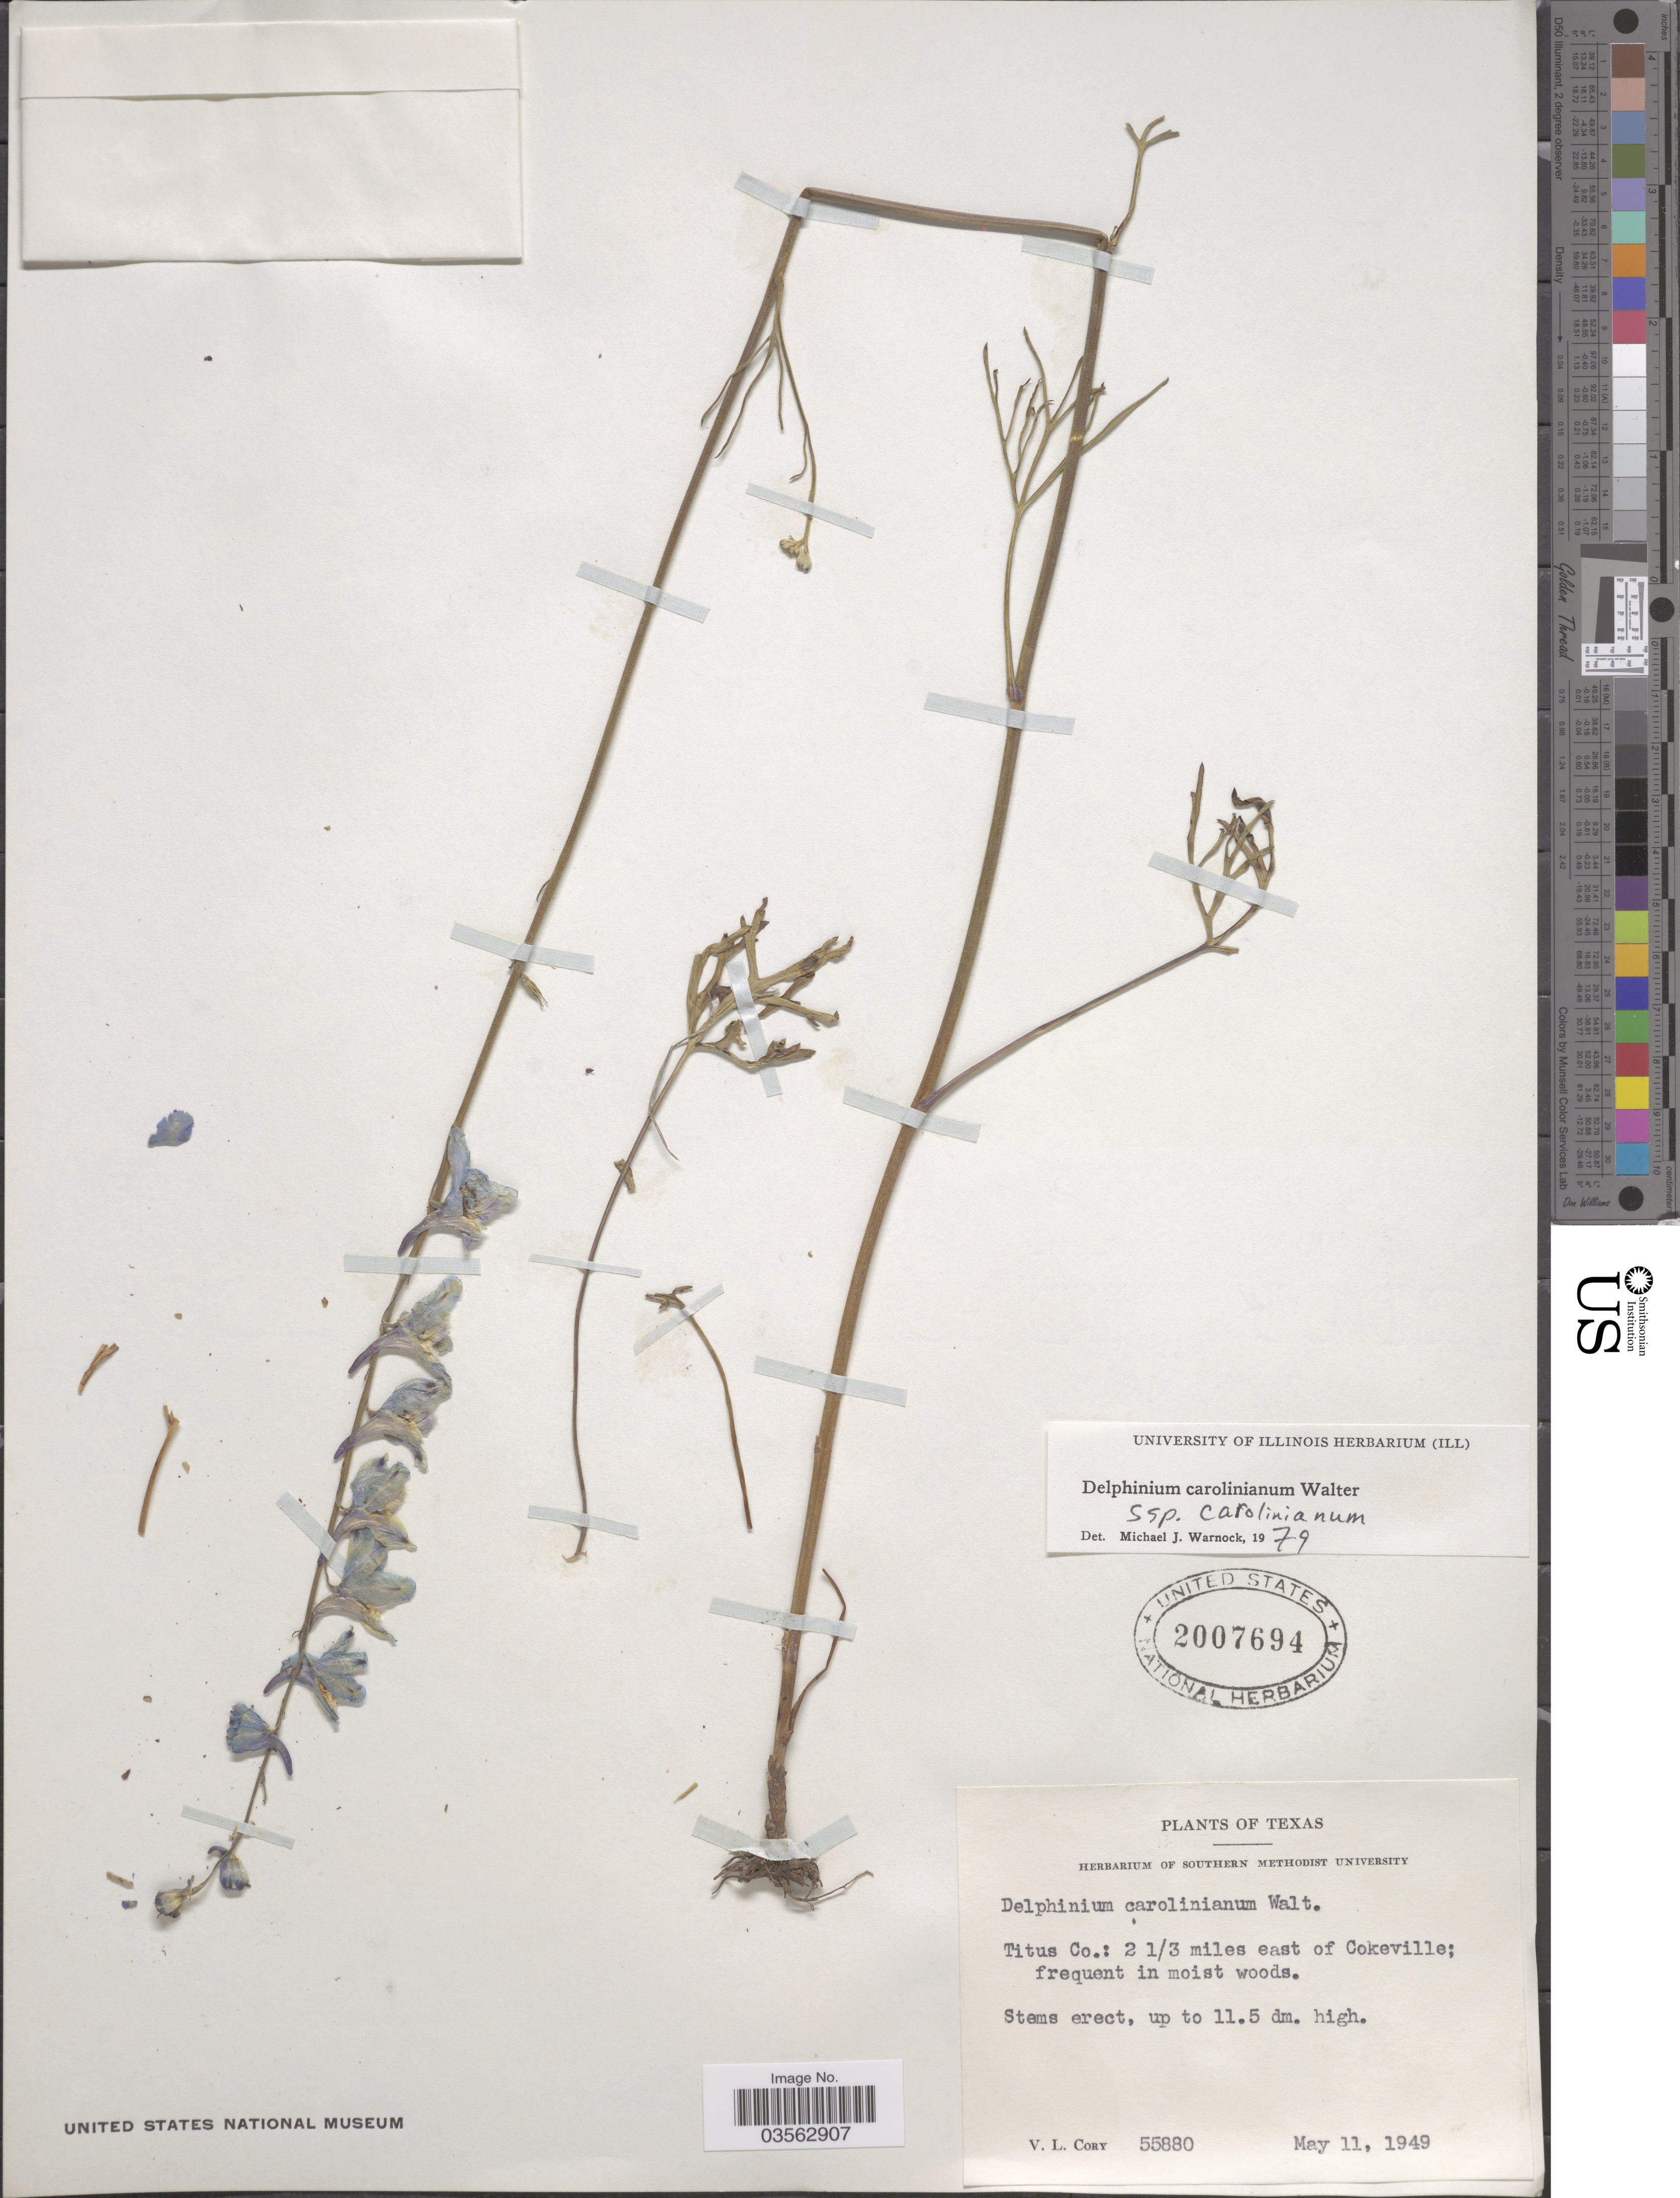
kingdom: Plantae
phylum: Tracheophyta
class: Magnoliopsida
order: Ranunculales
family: Ranunculaceae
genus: Delphinium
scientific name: Delphinium carolinianum subsp. vimineum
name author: Walter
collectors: V. Cory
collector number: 55880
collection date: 1949-05-11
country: United States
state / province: Texas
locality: Titus Co.: 2 1/3 miles east of Cokeville.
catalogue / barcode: US 2007694